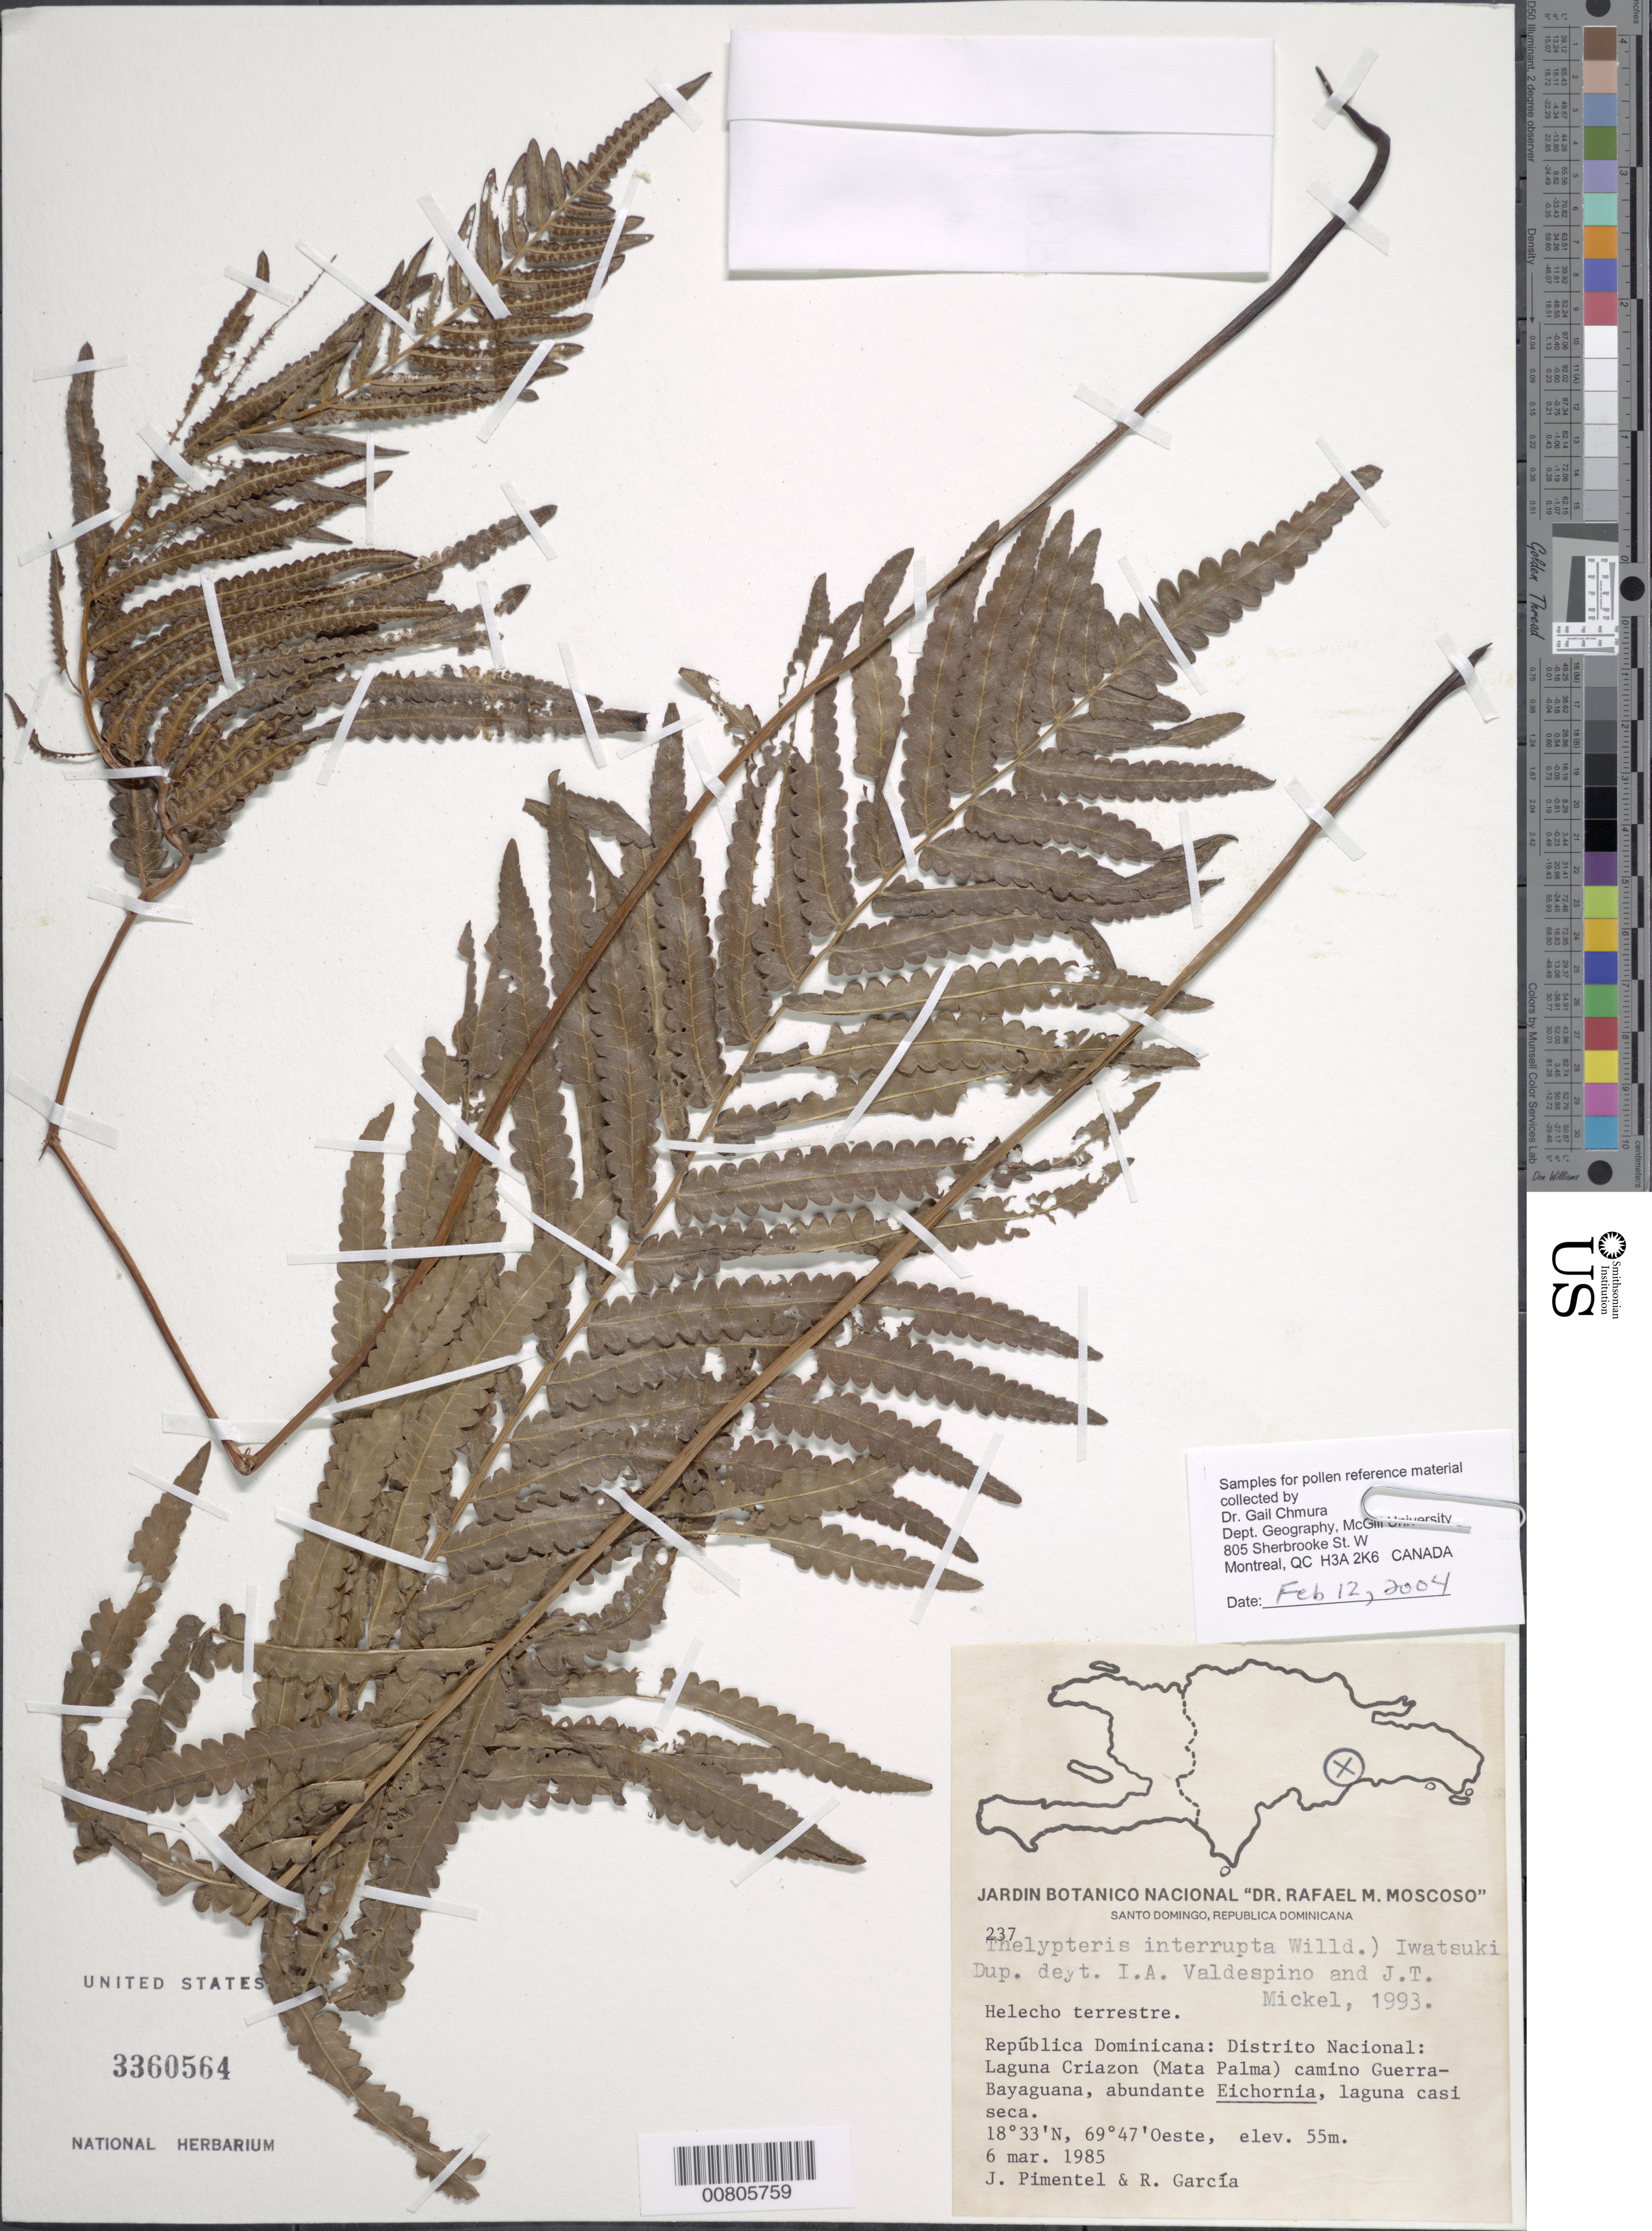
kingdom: Plantae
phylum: Tracheophyta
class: Polypodiopsida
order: Polypodiales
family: Thelypteridaceae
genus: Cyclosorus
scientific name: Cyclosorus interruptus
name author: (Willd.) H. Itô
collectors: J. Pimentel & R. G. García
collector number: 237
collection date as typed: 06 Mar 1985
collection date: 1985-03-06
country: Dominican Republic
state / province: Distrito Nacional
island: Hispaniola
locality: Laguna Craizon (Mata Palma), camino Guerra-Bayaguana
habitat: Laguna casi seca, abundante Eichornia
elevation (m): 55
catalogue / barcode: US 3360564